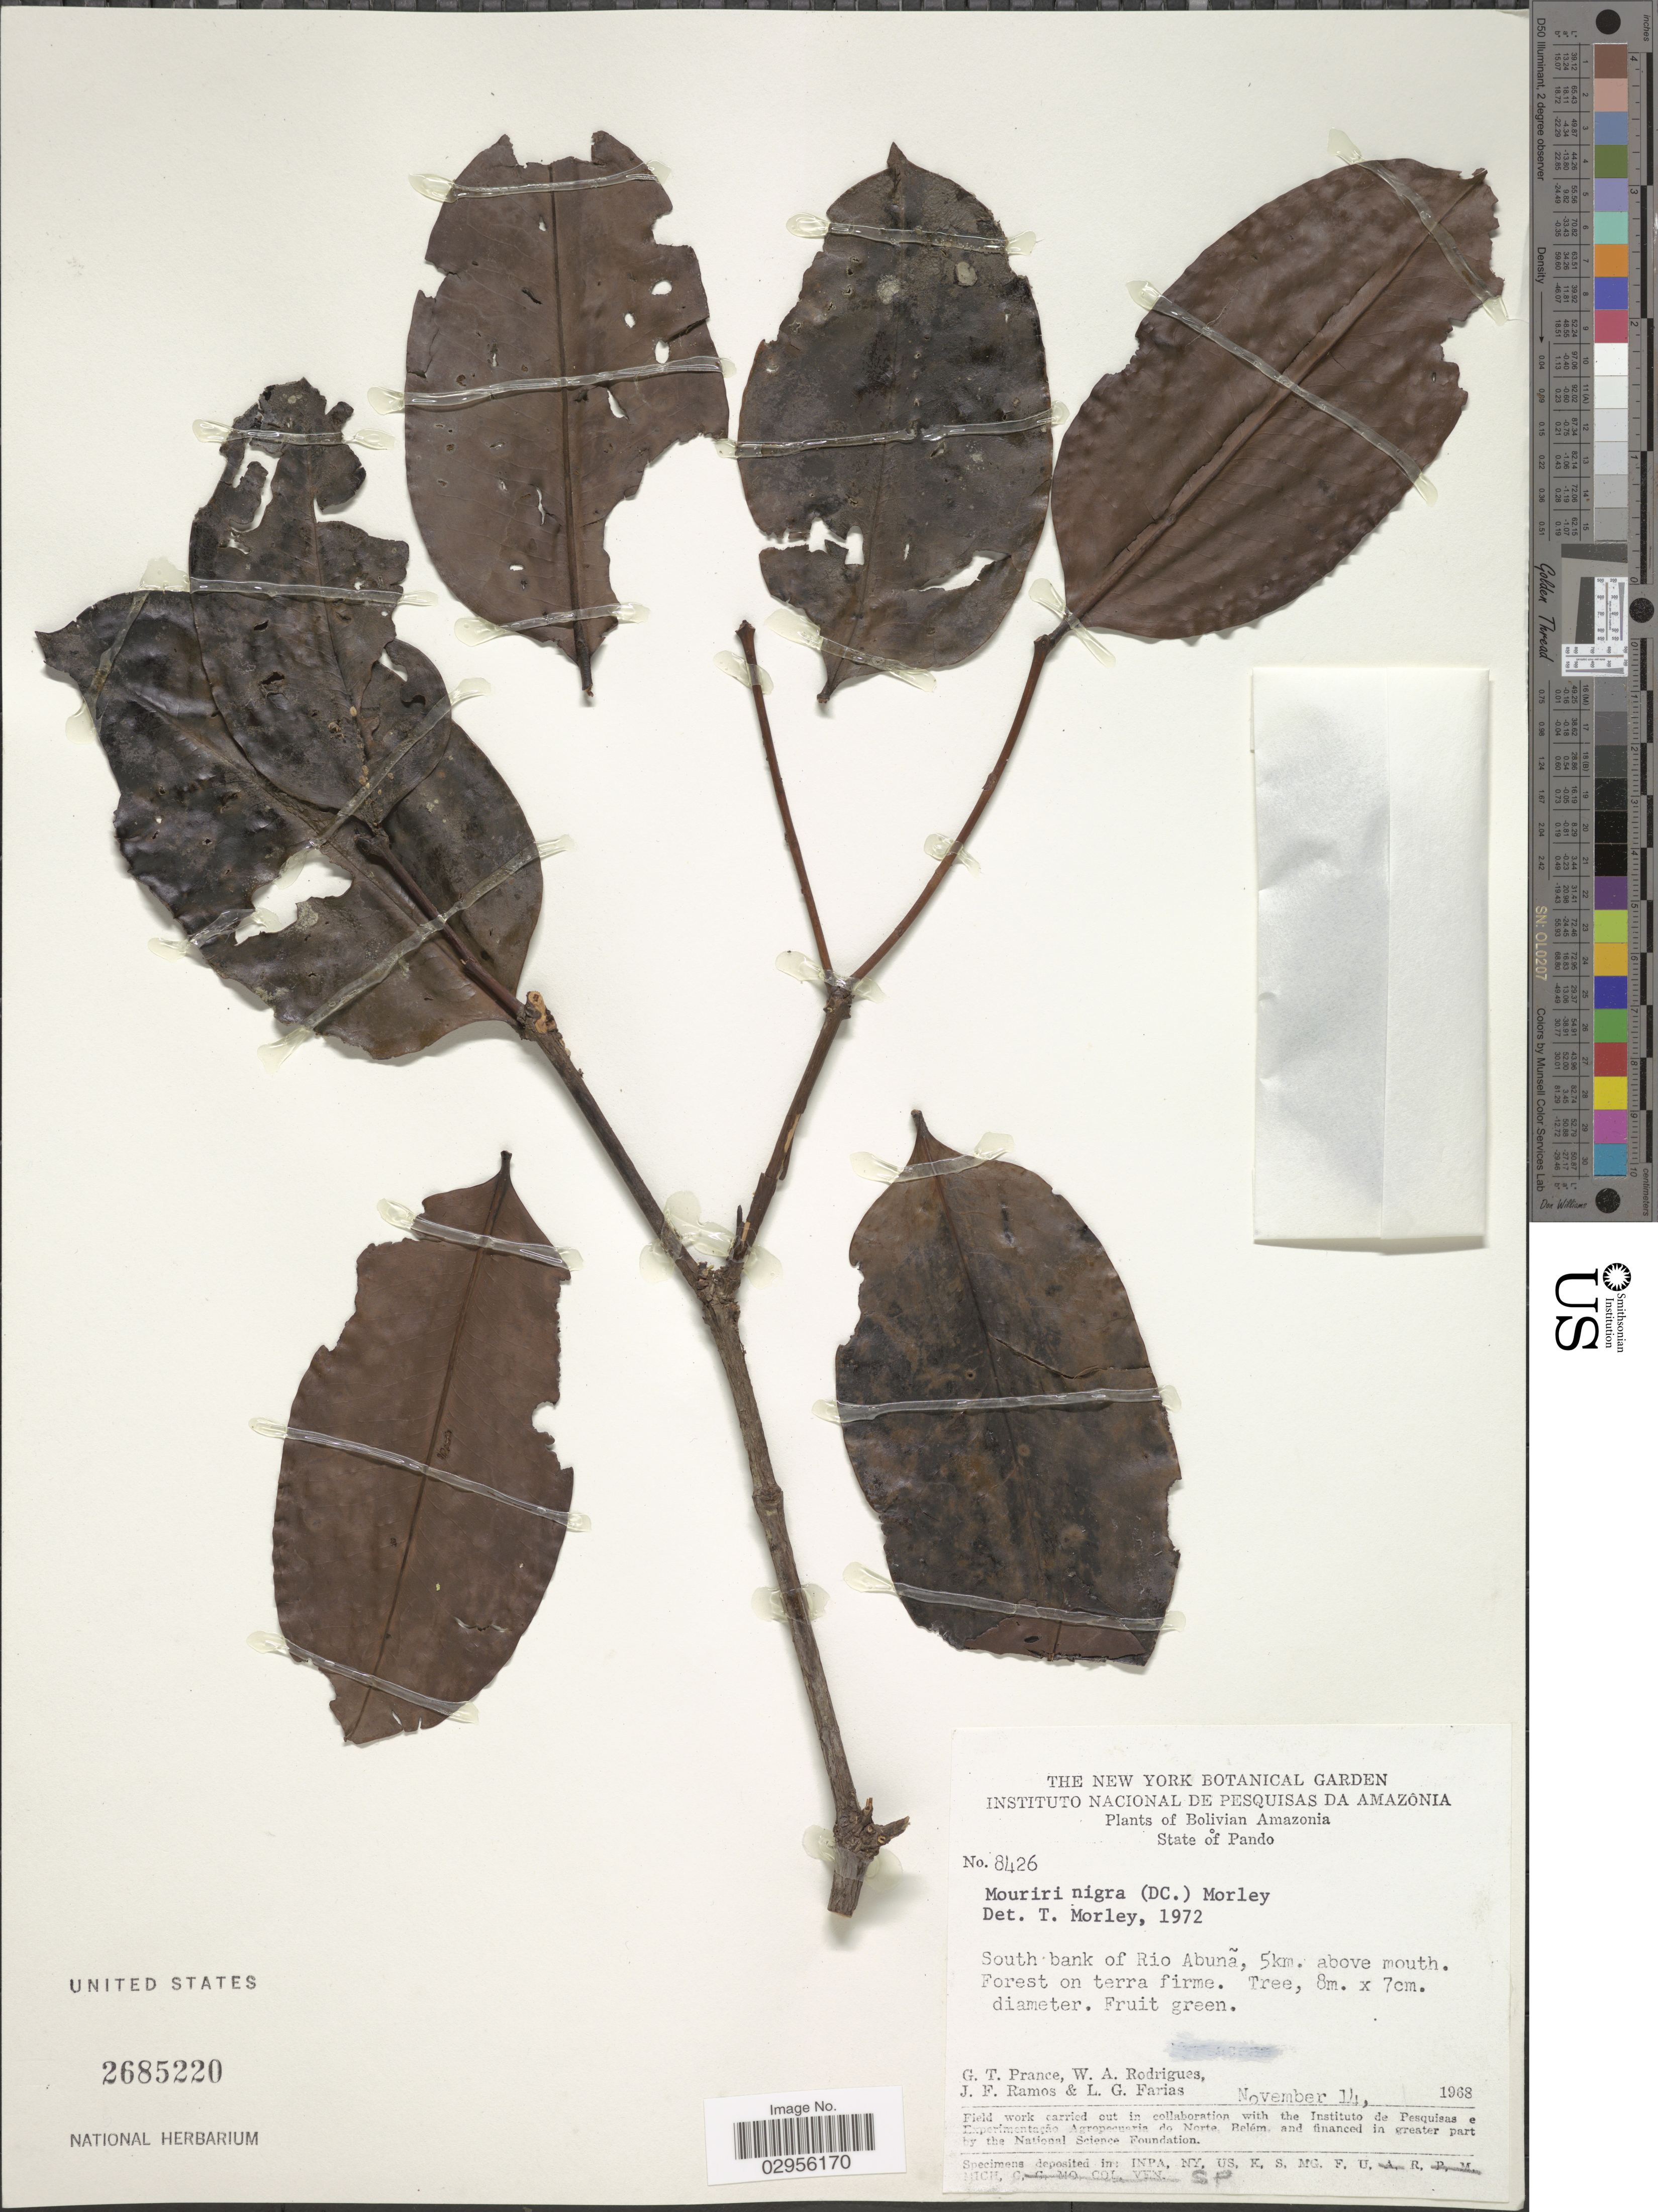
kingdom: Plantae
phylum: Tracheophyta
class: Magnoliopsida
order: Myrtales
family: Melastomataceae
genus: Mouriri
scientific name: Mouriri nigra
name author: (DC.) Morley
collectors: G. T. Prance, W. A. Rodrigues, J. F. Ramos & L. G. Farias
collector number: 8426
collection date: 1968-11-14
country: Bolivia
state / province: Pando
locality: Bolivian Amazonia. South bank of Rio Abunã. 5 km. above mouth.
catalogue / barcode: US 2685220